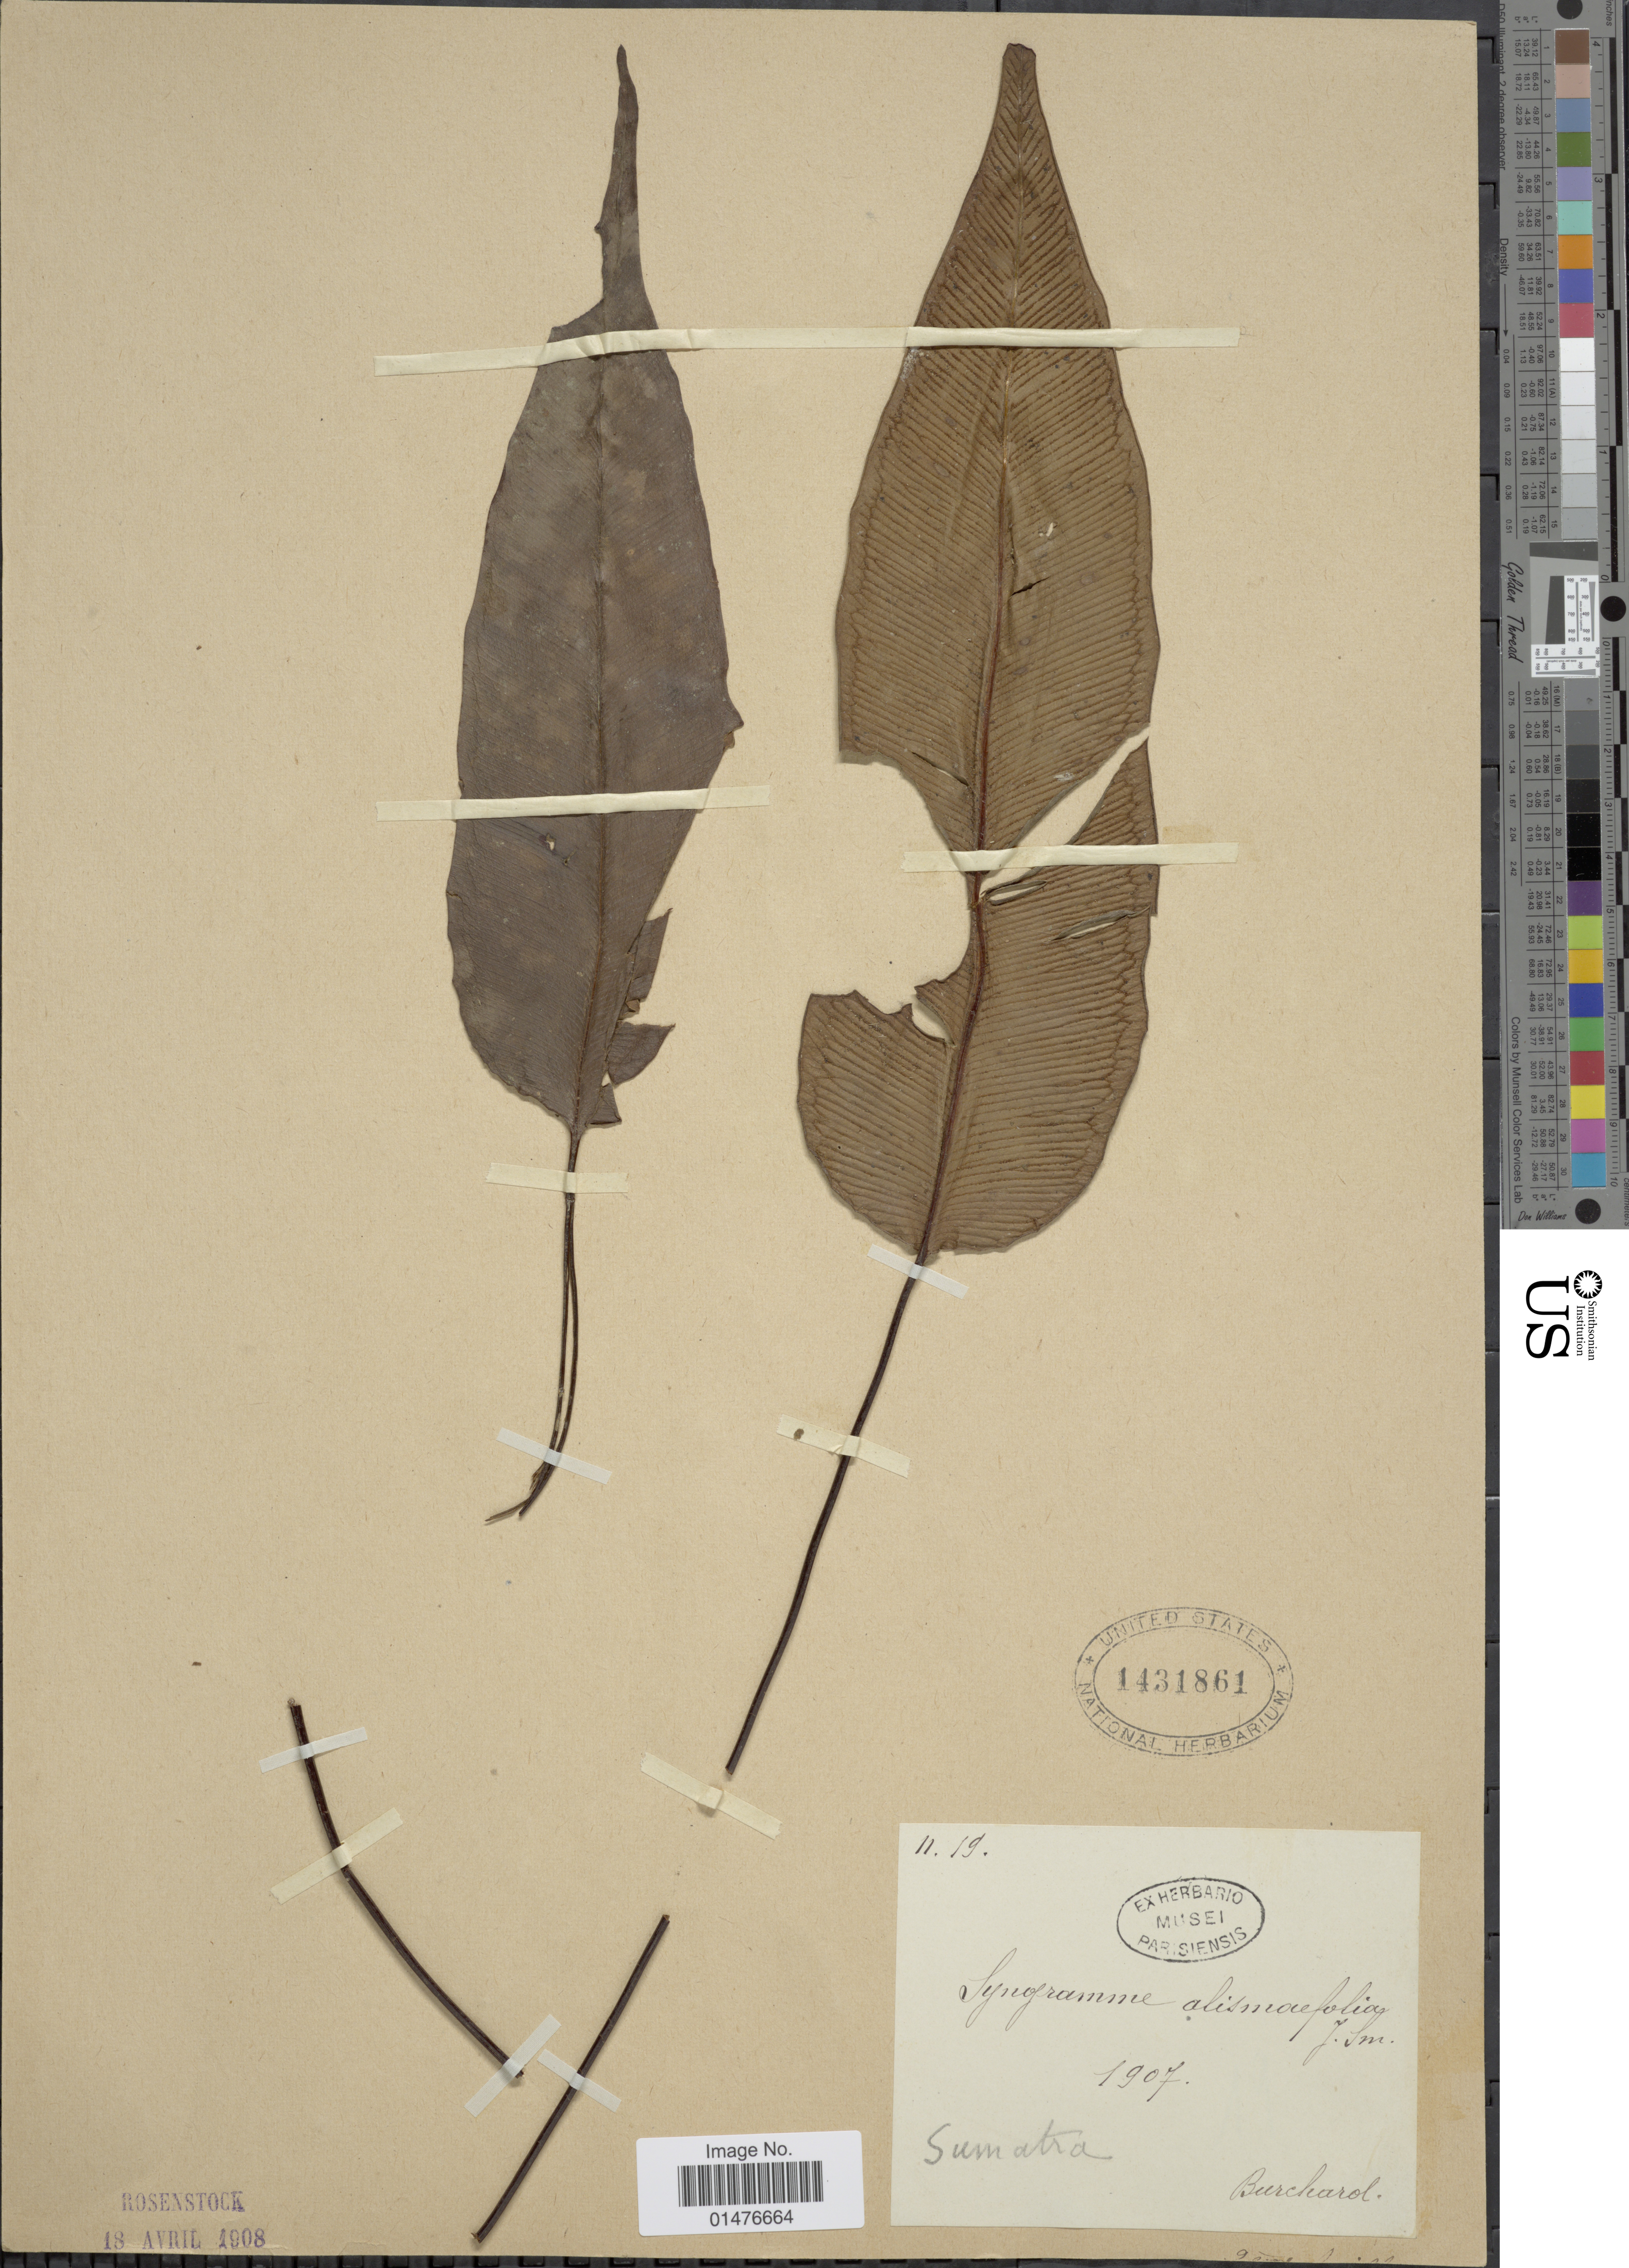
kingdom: Plantae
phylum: Tracheophyta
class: Polypodiopsida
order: Polypodiales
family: Pteridaceae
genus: Syngramma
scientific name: Syngramma alismifolia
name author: (C. Presl) J. Sm.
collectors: Burchard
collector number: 19*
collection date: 1907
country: Indonesia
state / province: Sumatra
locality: Sumatra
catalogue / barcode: US 1431861